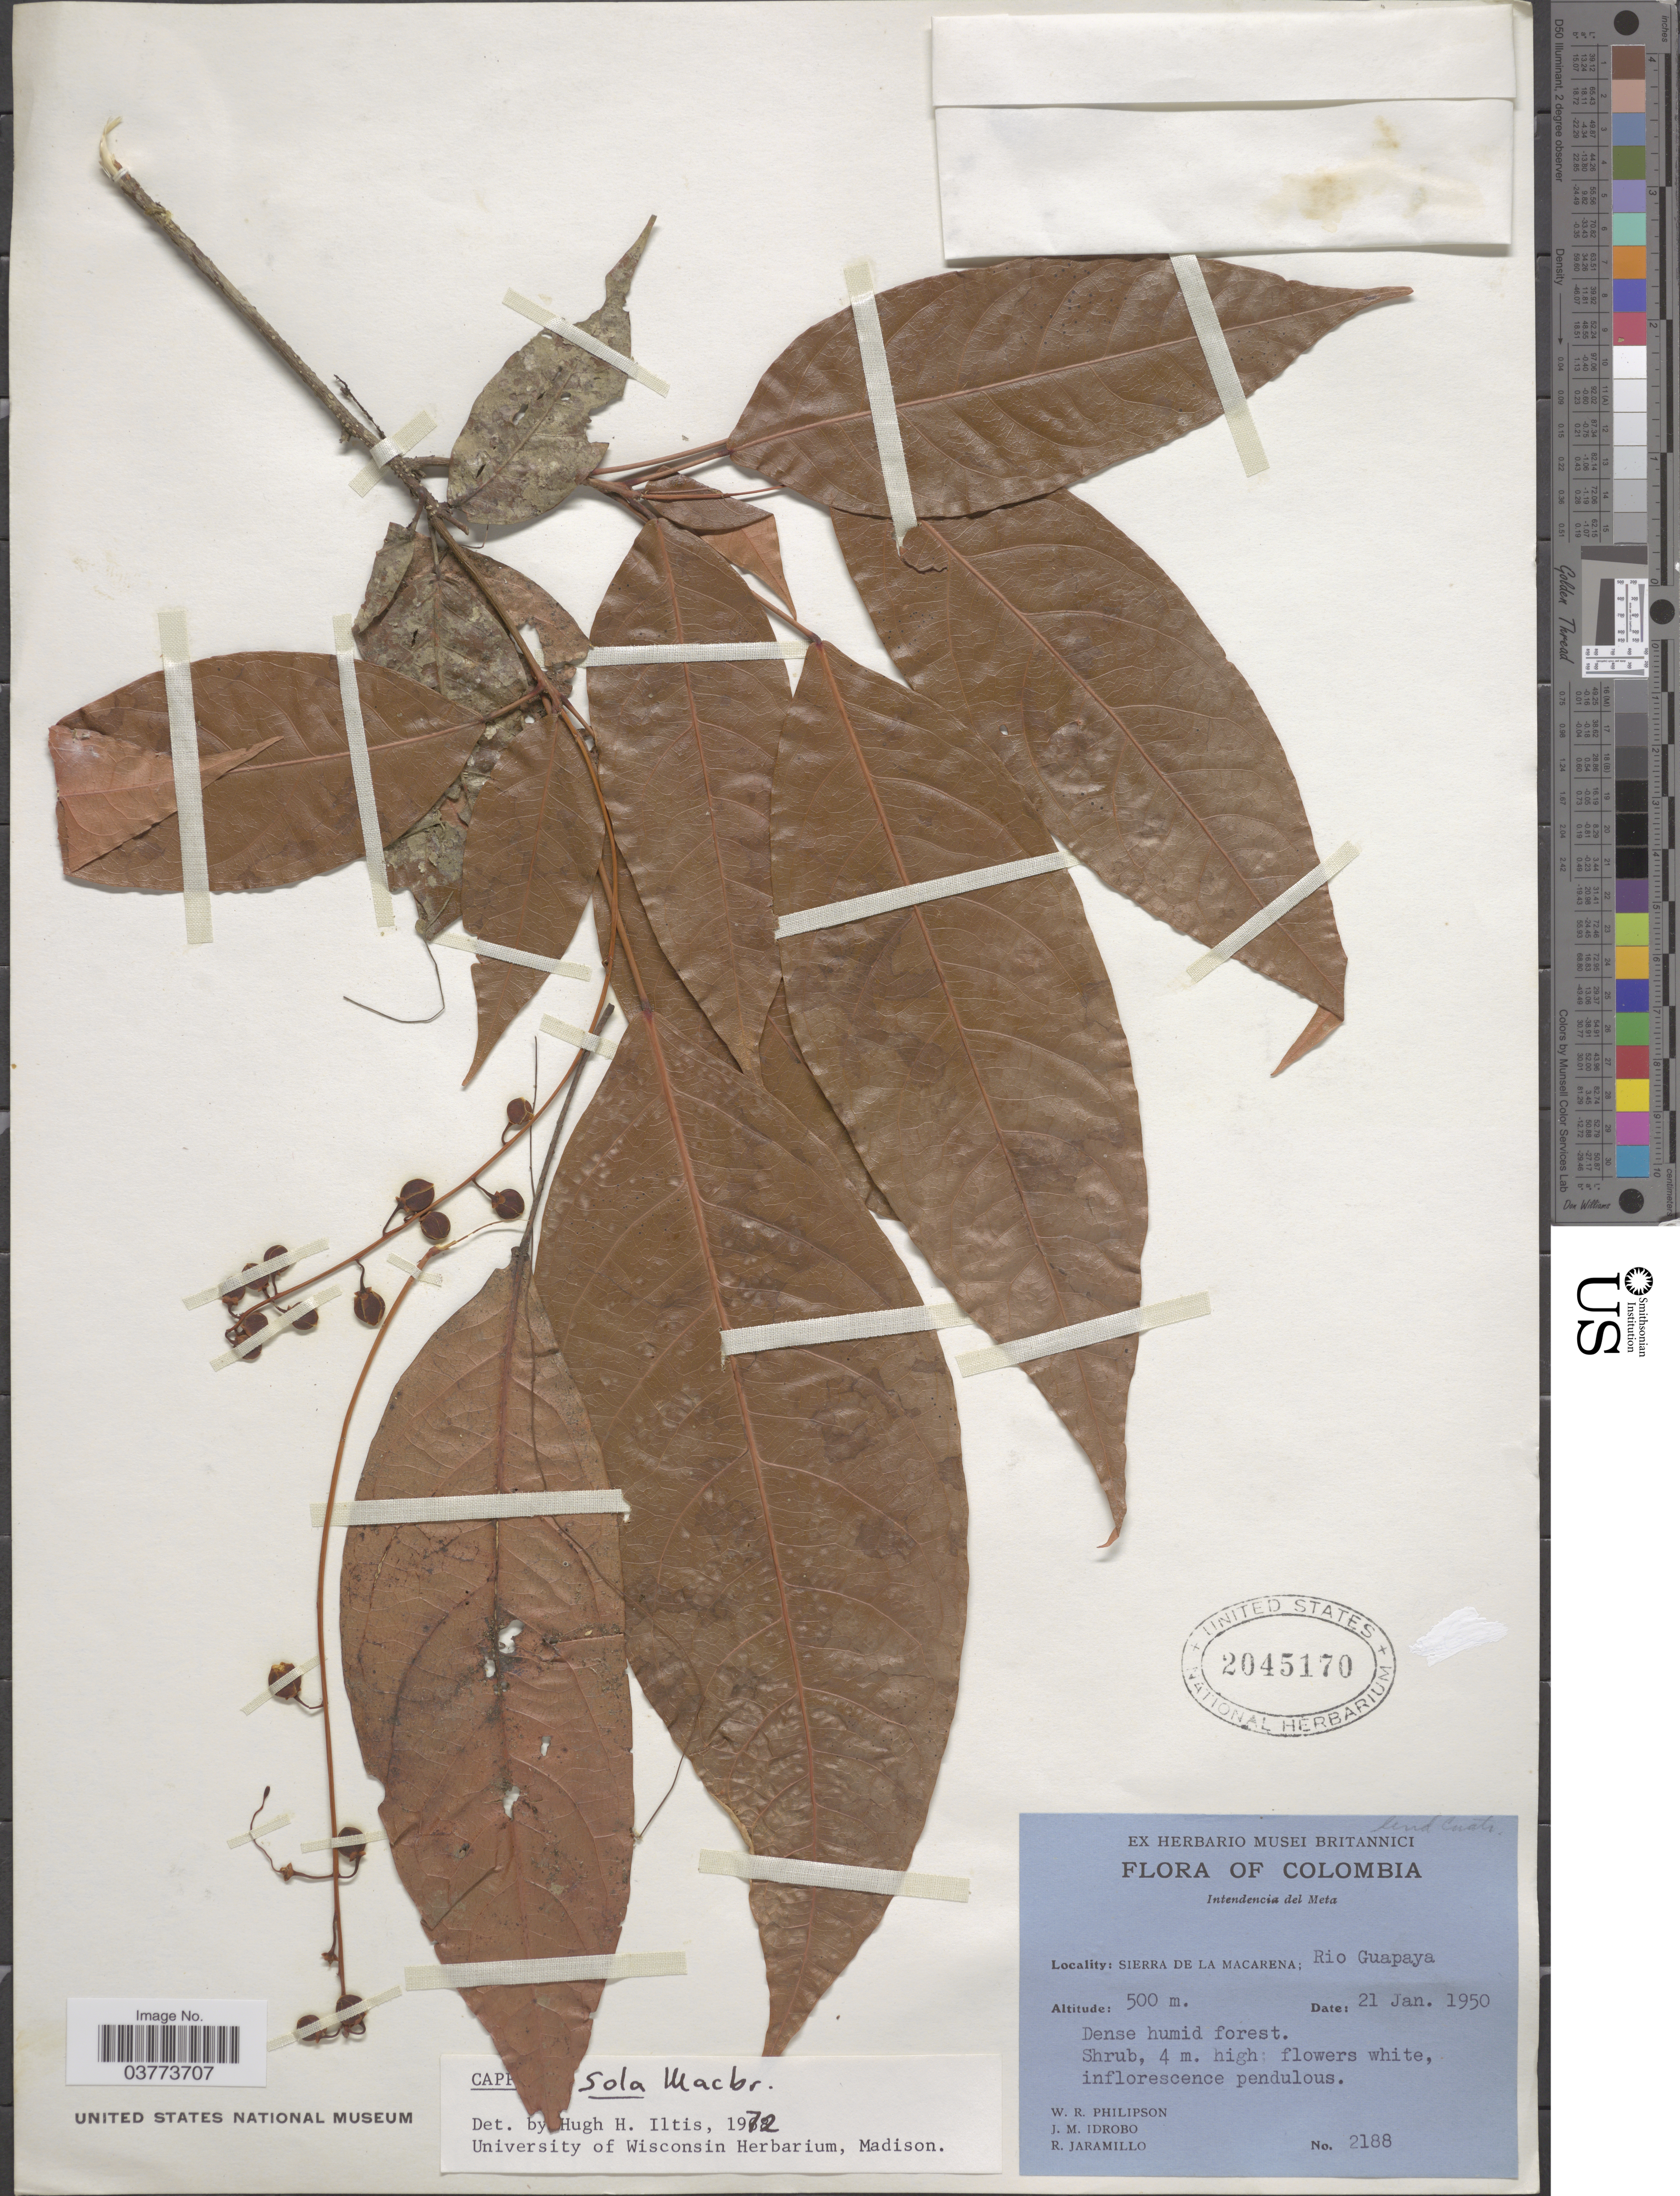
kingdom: Plantae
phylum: Tracheophyta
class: Magnoliopsida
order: Brassicales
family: Capparaceae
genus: Capparidastrum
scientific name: Capparidastrum sola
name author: (J.F. Macbr.) Iltis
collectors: W. R. Philipson, J. M. Idrobo & R. Jaramillo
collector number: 2188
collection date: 1950-01-21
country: Colombia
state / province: Meta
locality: Intendencia del Meta. Sierra de La Macarena; Rio Guapaya.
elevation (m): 500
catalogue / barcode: US 2045170